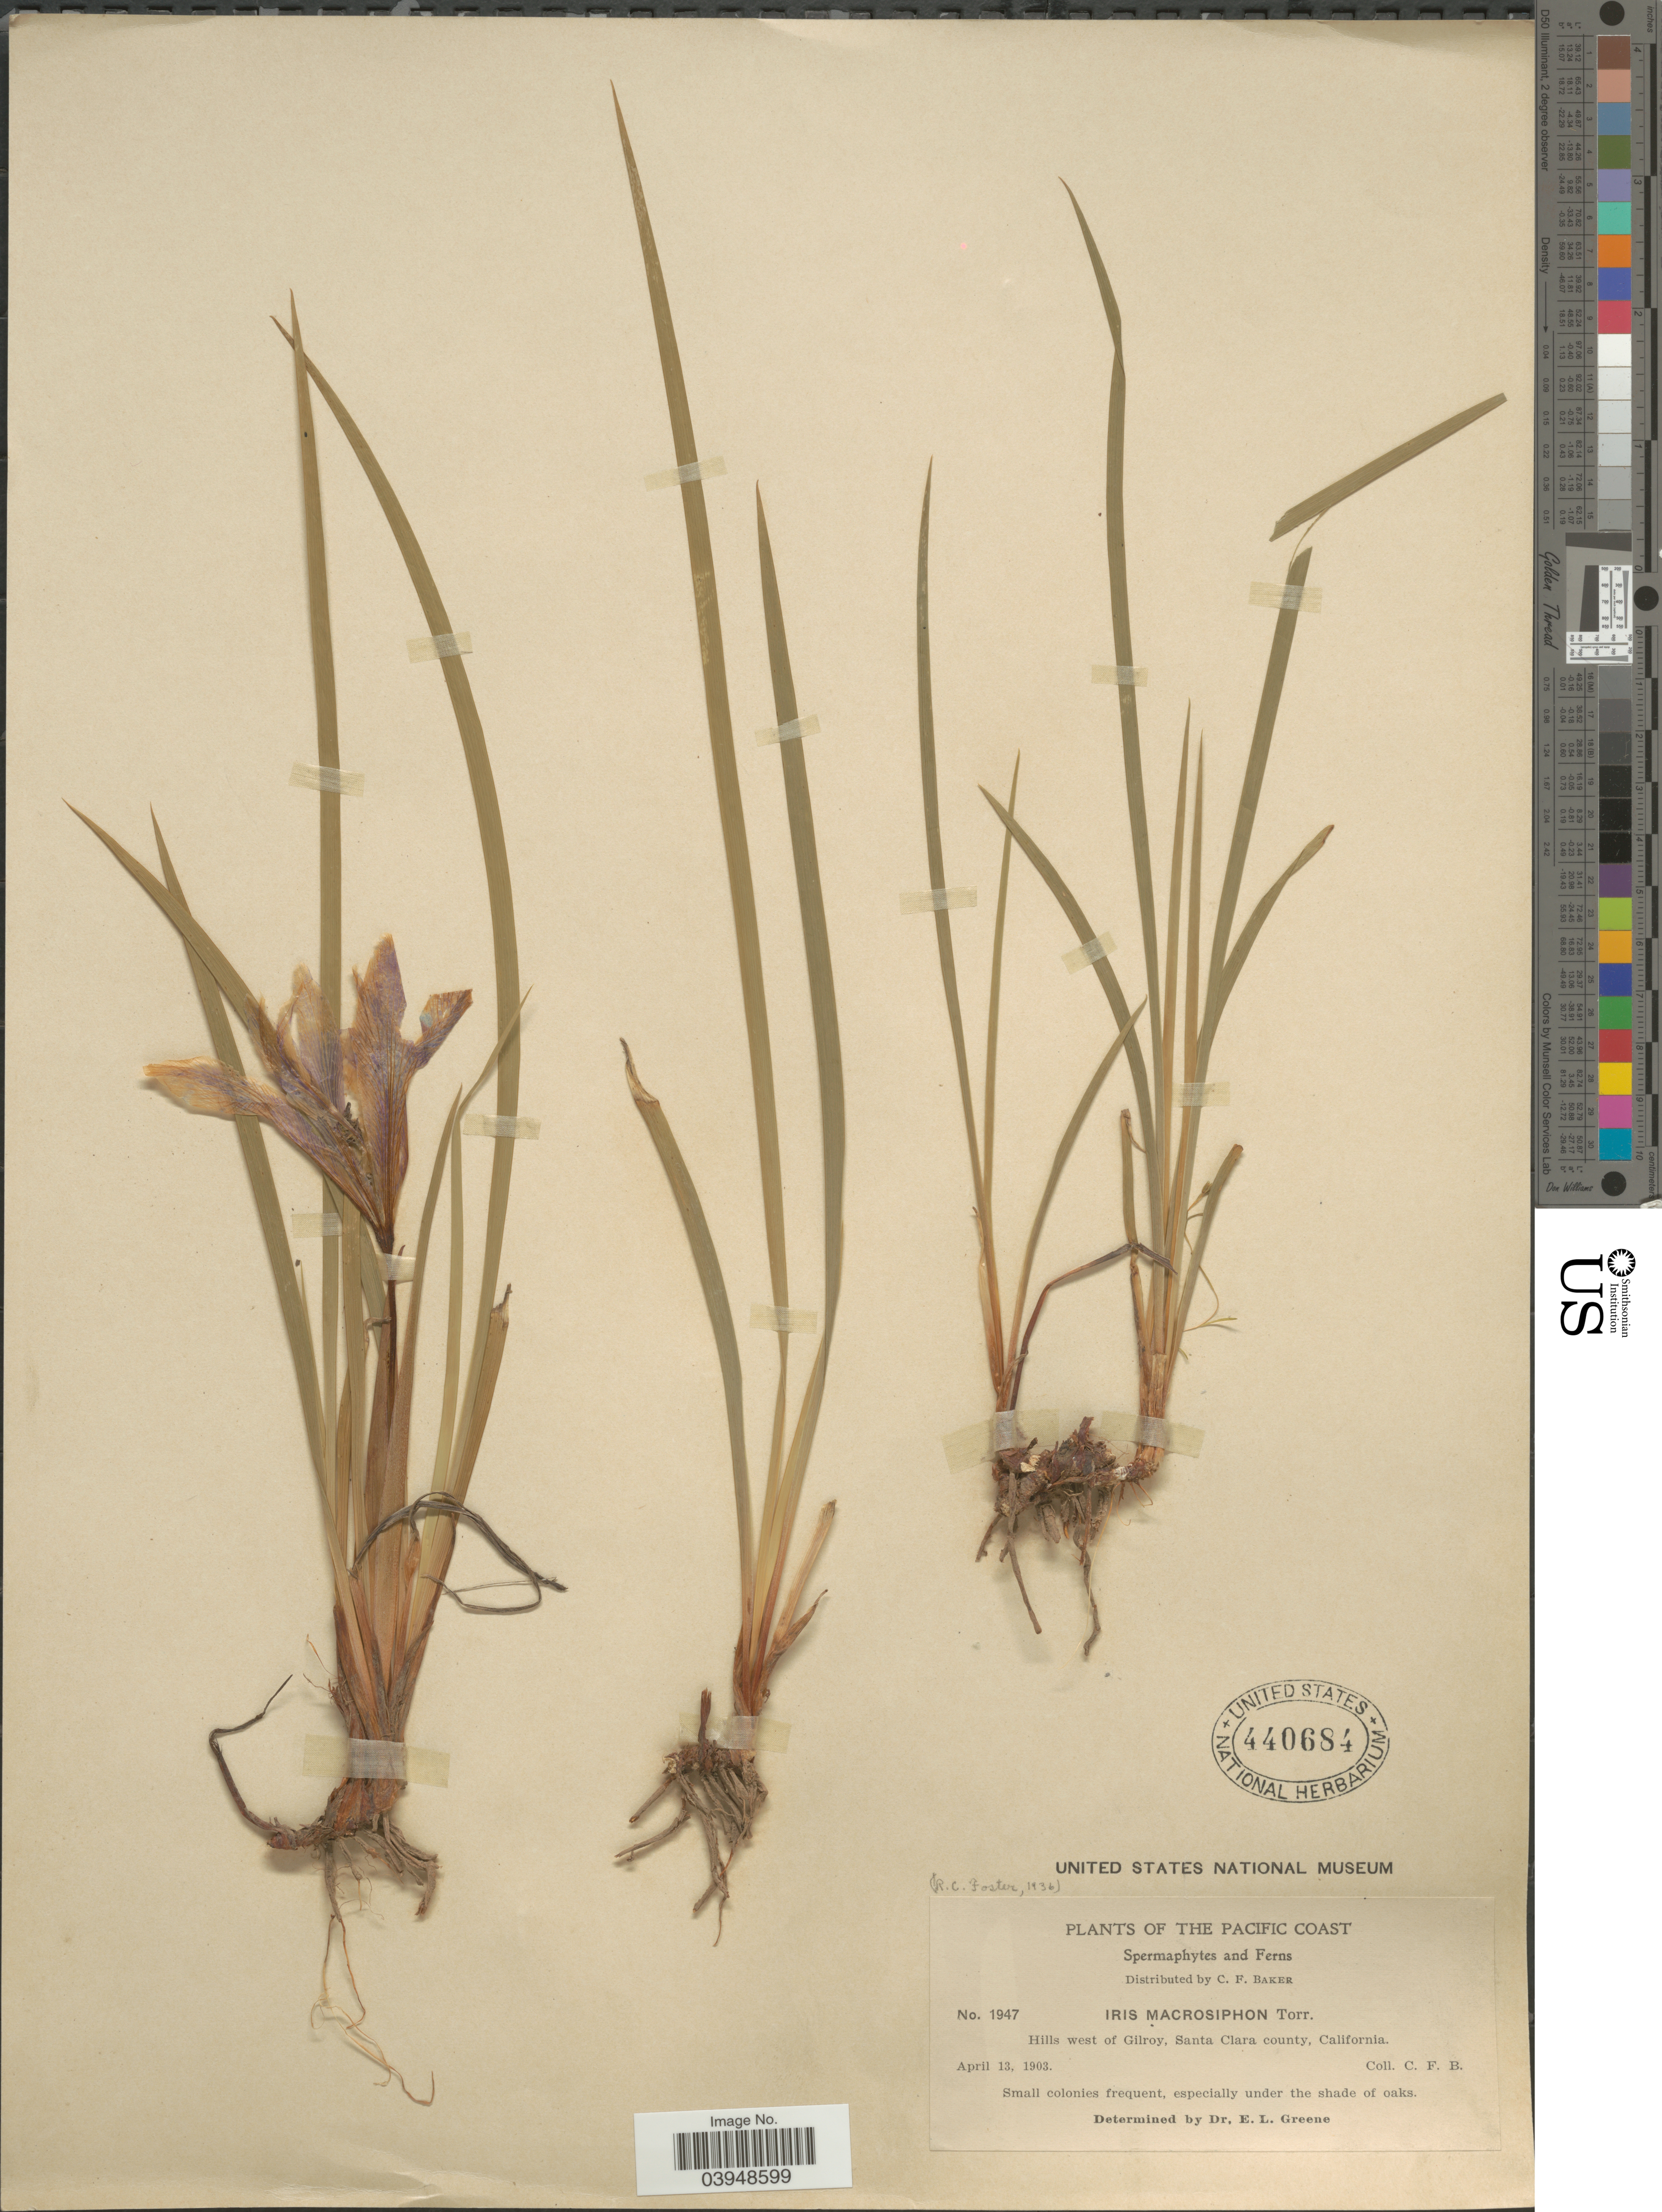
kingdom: Plantae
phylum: Tracheophyta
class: Liliopsida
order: Asparagales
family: Iridaceae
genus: Iris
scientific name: Iris macrosiphon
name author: Torr.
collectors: C. F. Baker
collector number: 1947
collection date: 1903-04-13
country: United States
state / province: California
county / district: Santa Clara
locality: Pacific Coast. Hills west of Gilroy, Santa Clara county.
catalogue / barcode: US 440684